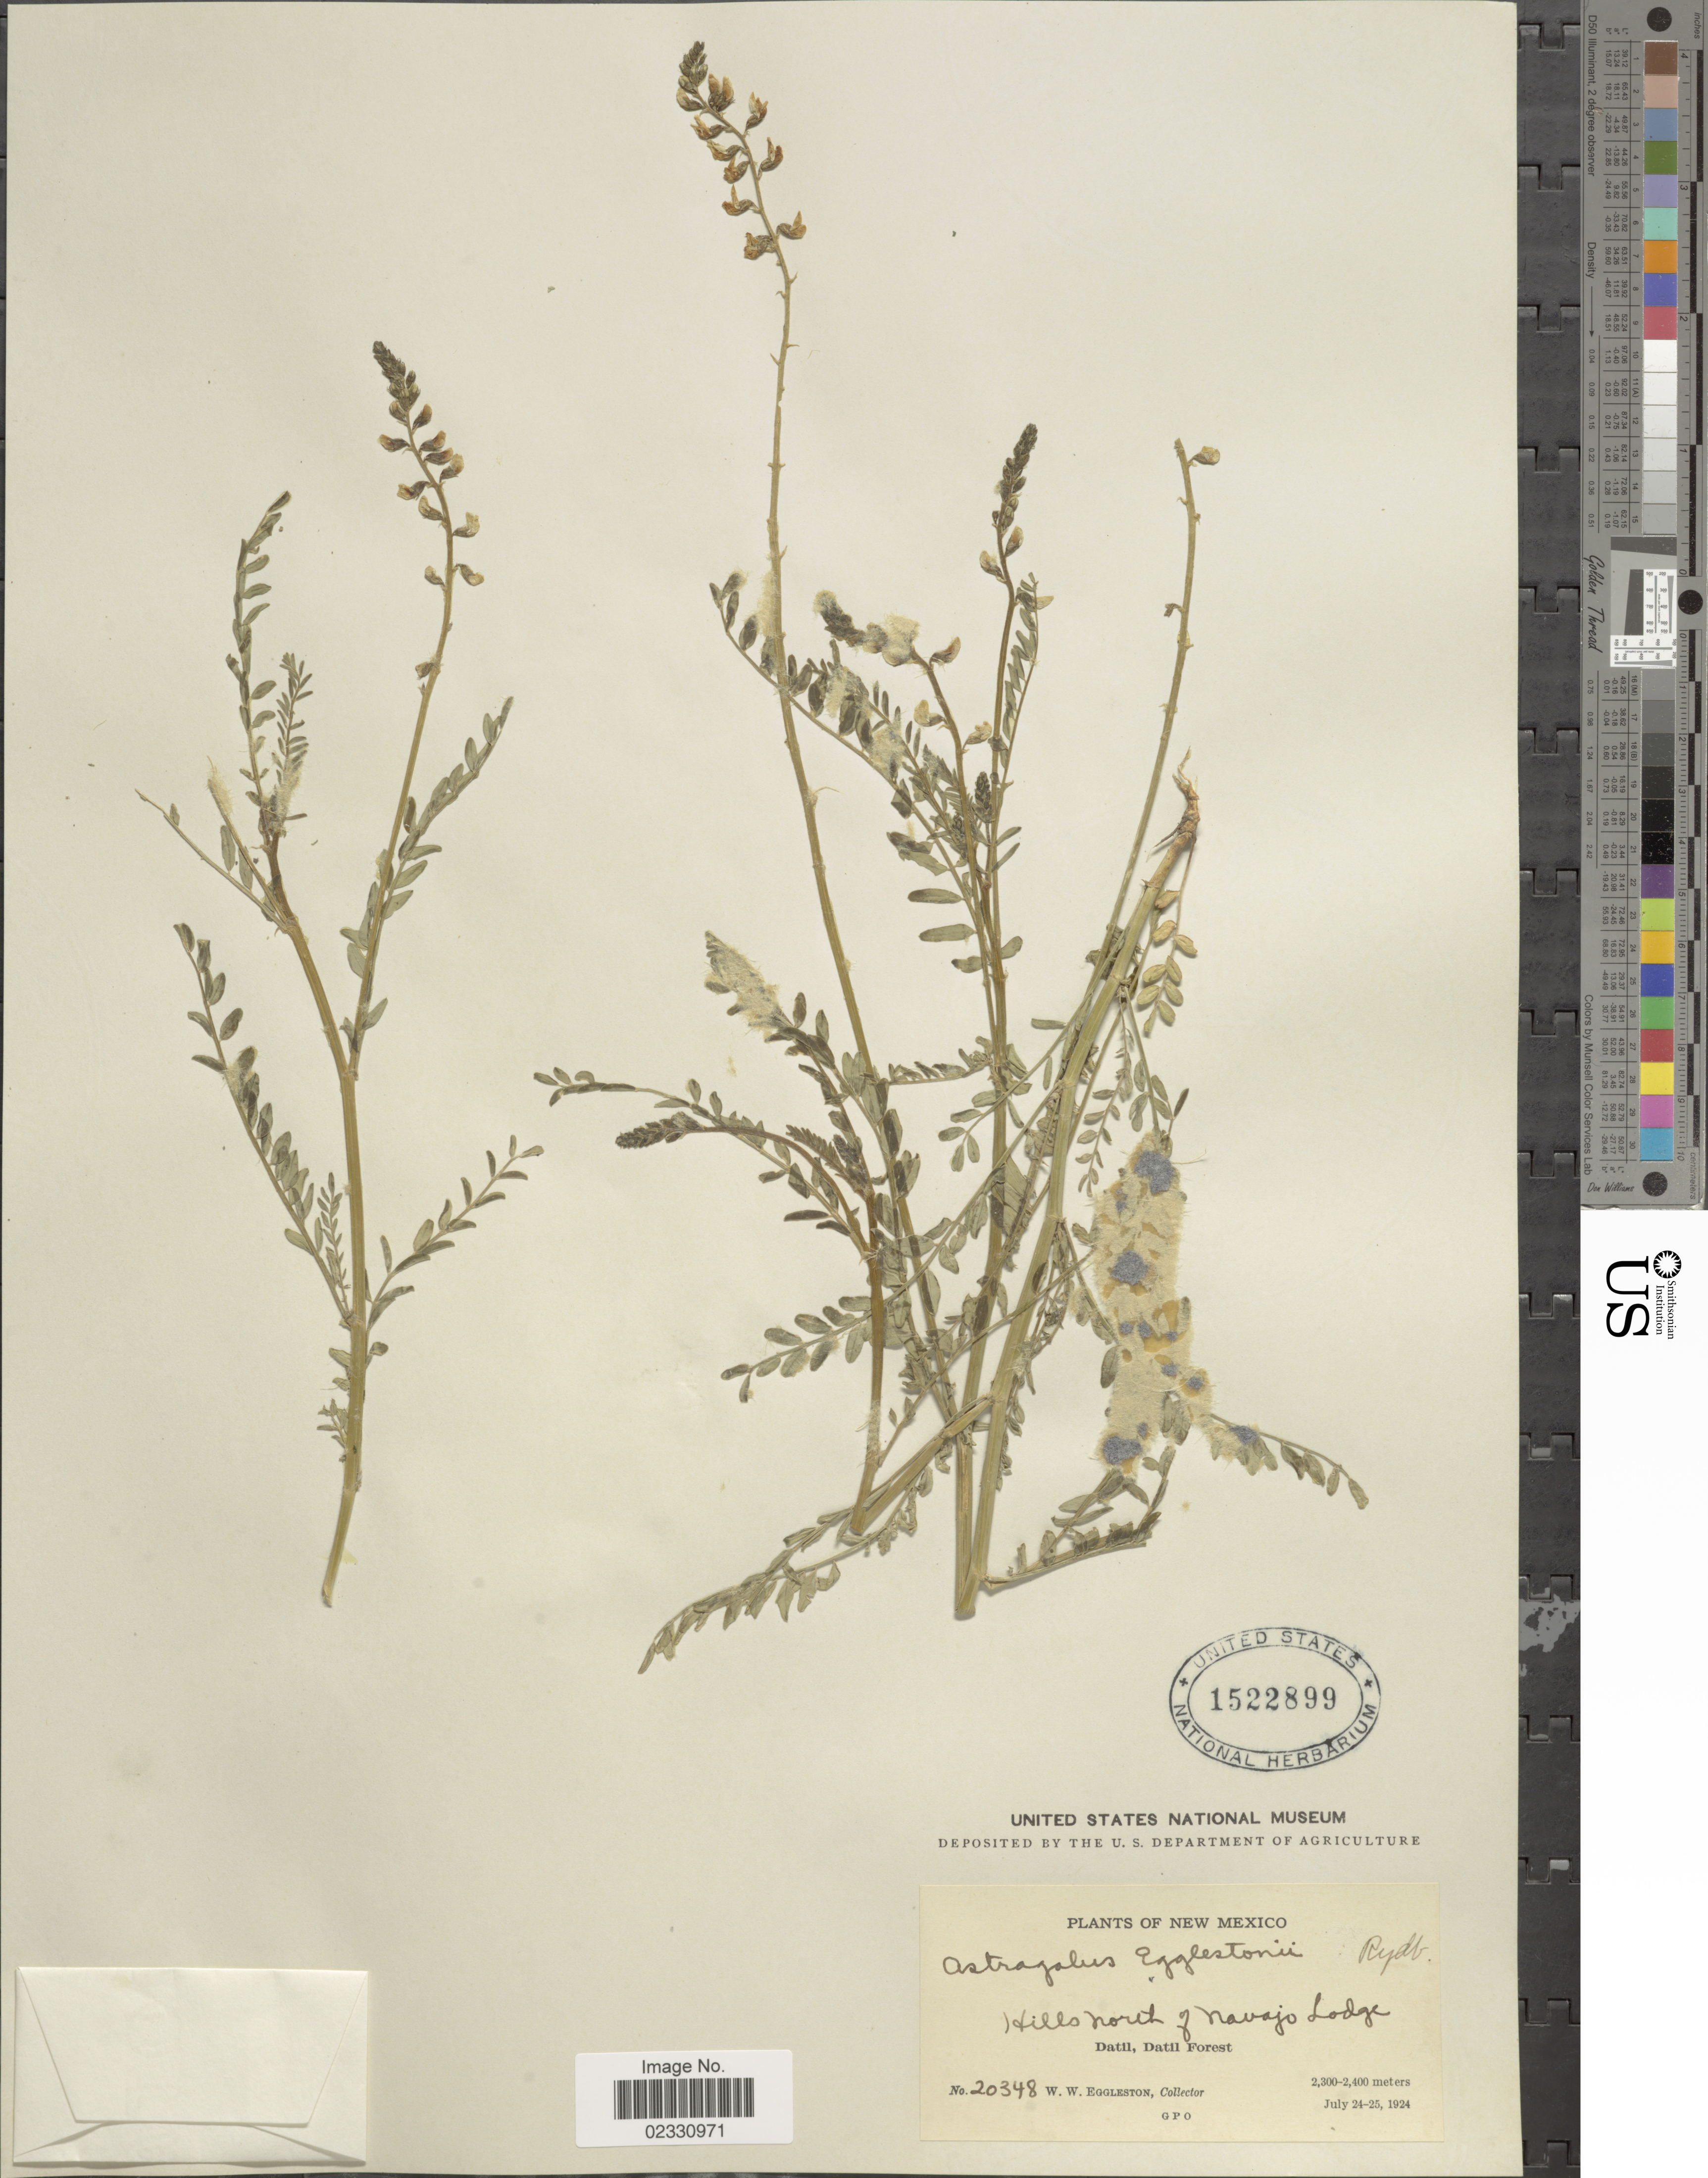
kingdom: Plantae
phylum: Tracheophyta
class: Magnoliopsida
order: Fabales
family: Fabaceae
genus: Astragalus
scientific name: Astragalus egglestonii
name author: (Rydb.) Kearney & Peebles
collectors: W. W. Eggleston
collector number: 20348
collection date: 1924-07-24/1924-07-25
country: United States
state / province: New Mexico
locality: Hills north of Navajo Lodge, Datil, Datil Forest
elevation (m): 2300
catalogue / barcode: US 1522899